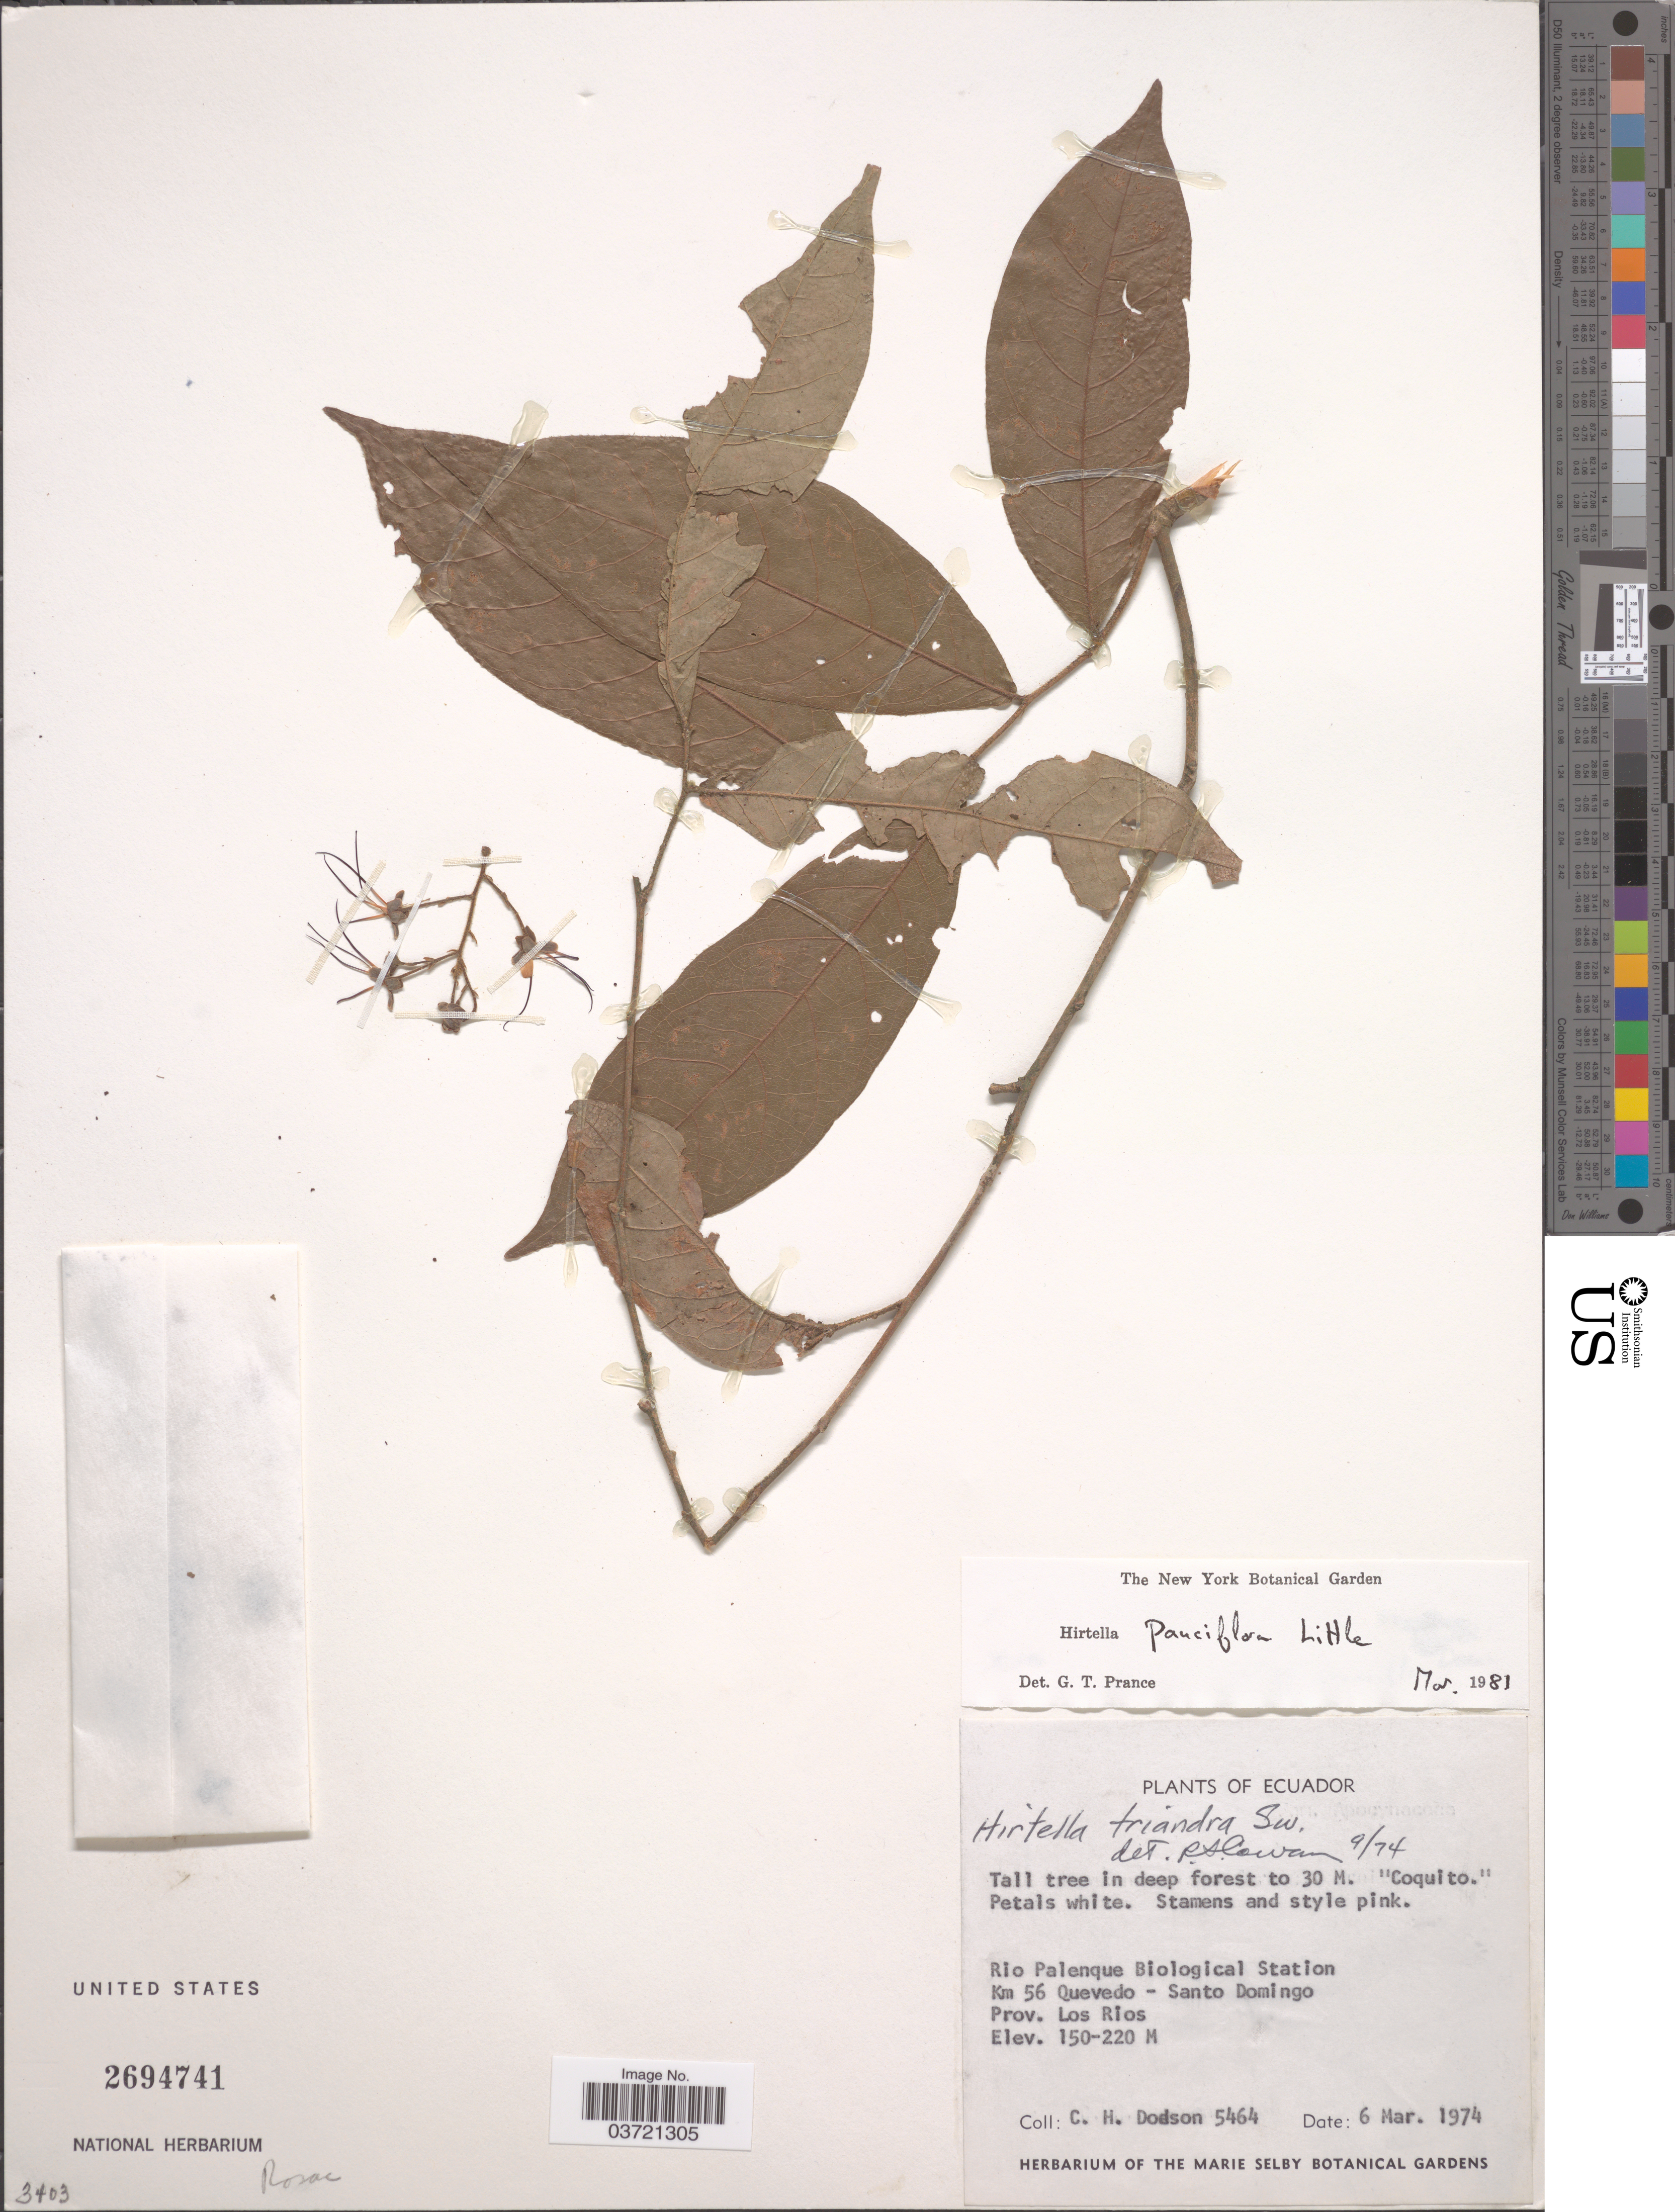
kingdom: Plantae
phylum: Tracheophyta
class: Magnoliopsida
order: Malpighiales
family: Chrysobalanaceae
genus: Hirtella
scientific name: Hirtella pauciflora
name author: Little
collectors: C. H. Dodson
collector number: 5464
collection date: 1974-03-06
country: Ecuador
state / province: Los Ríos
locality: Rio Palenque Biological Station Km 56 Quevedo- Santo Domingo.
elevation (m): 150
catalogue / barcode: US 2694741